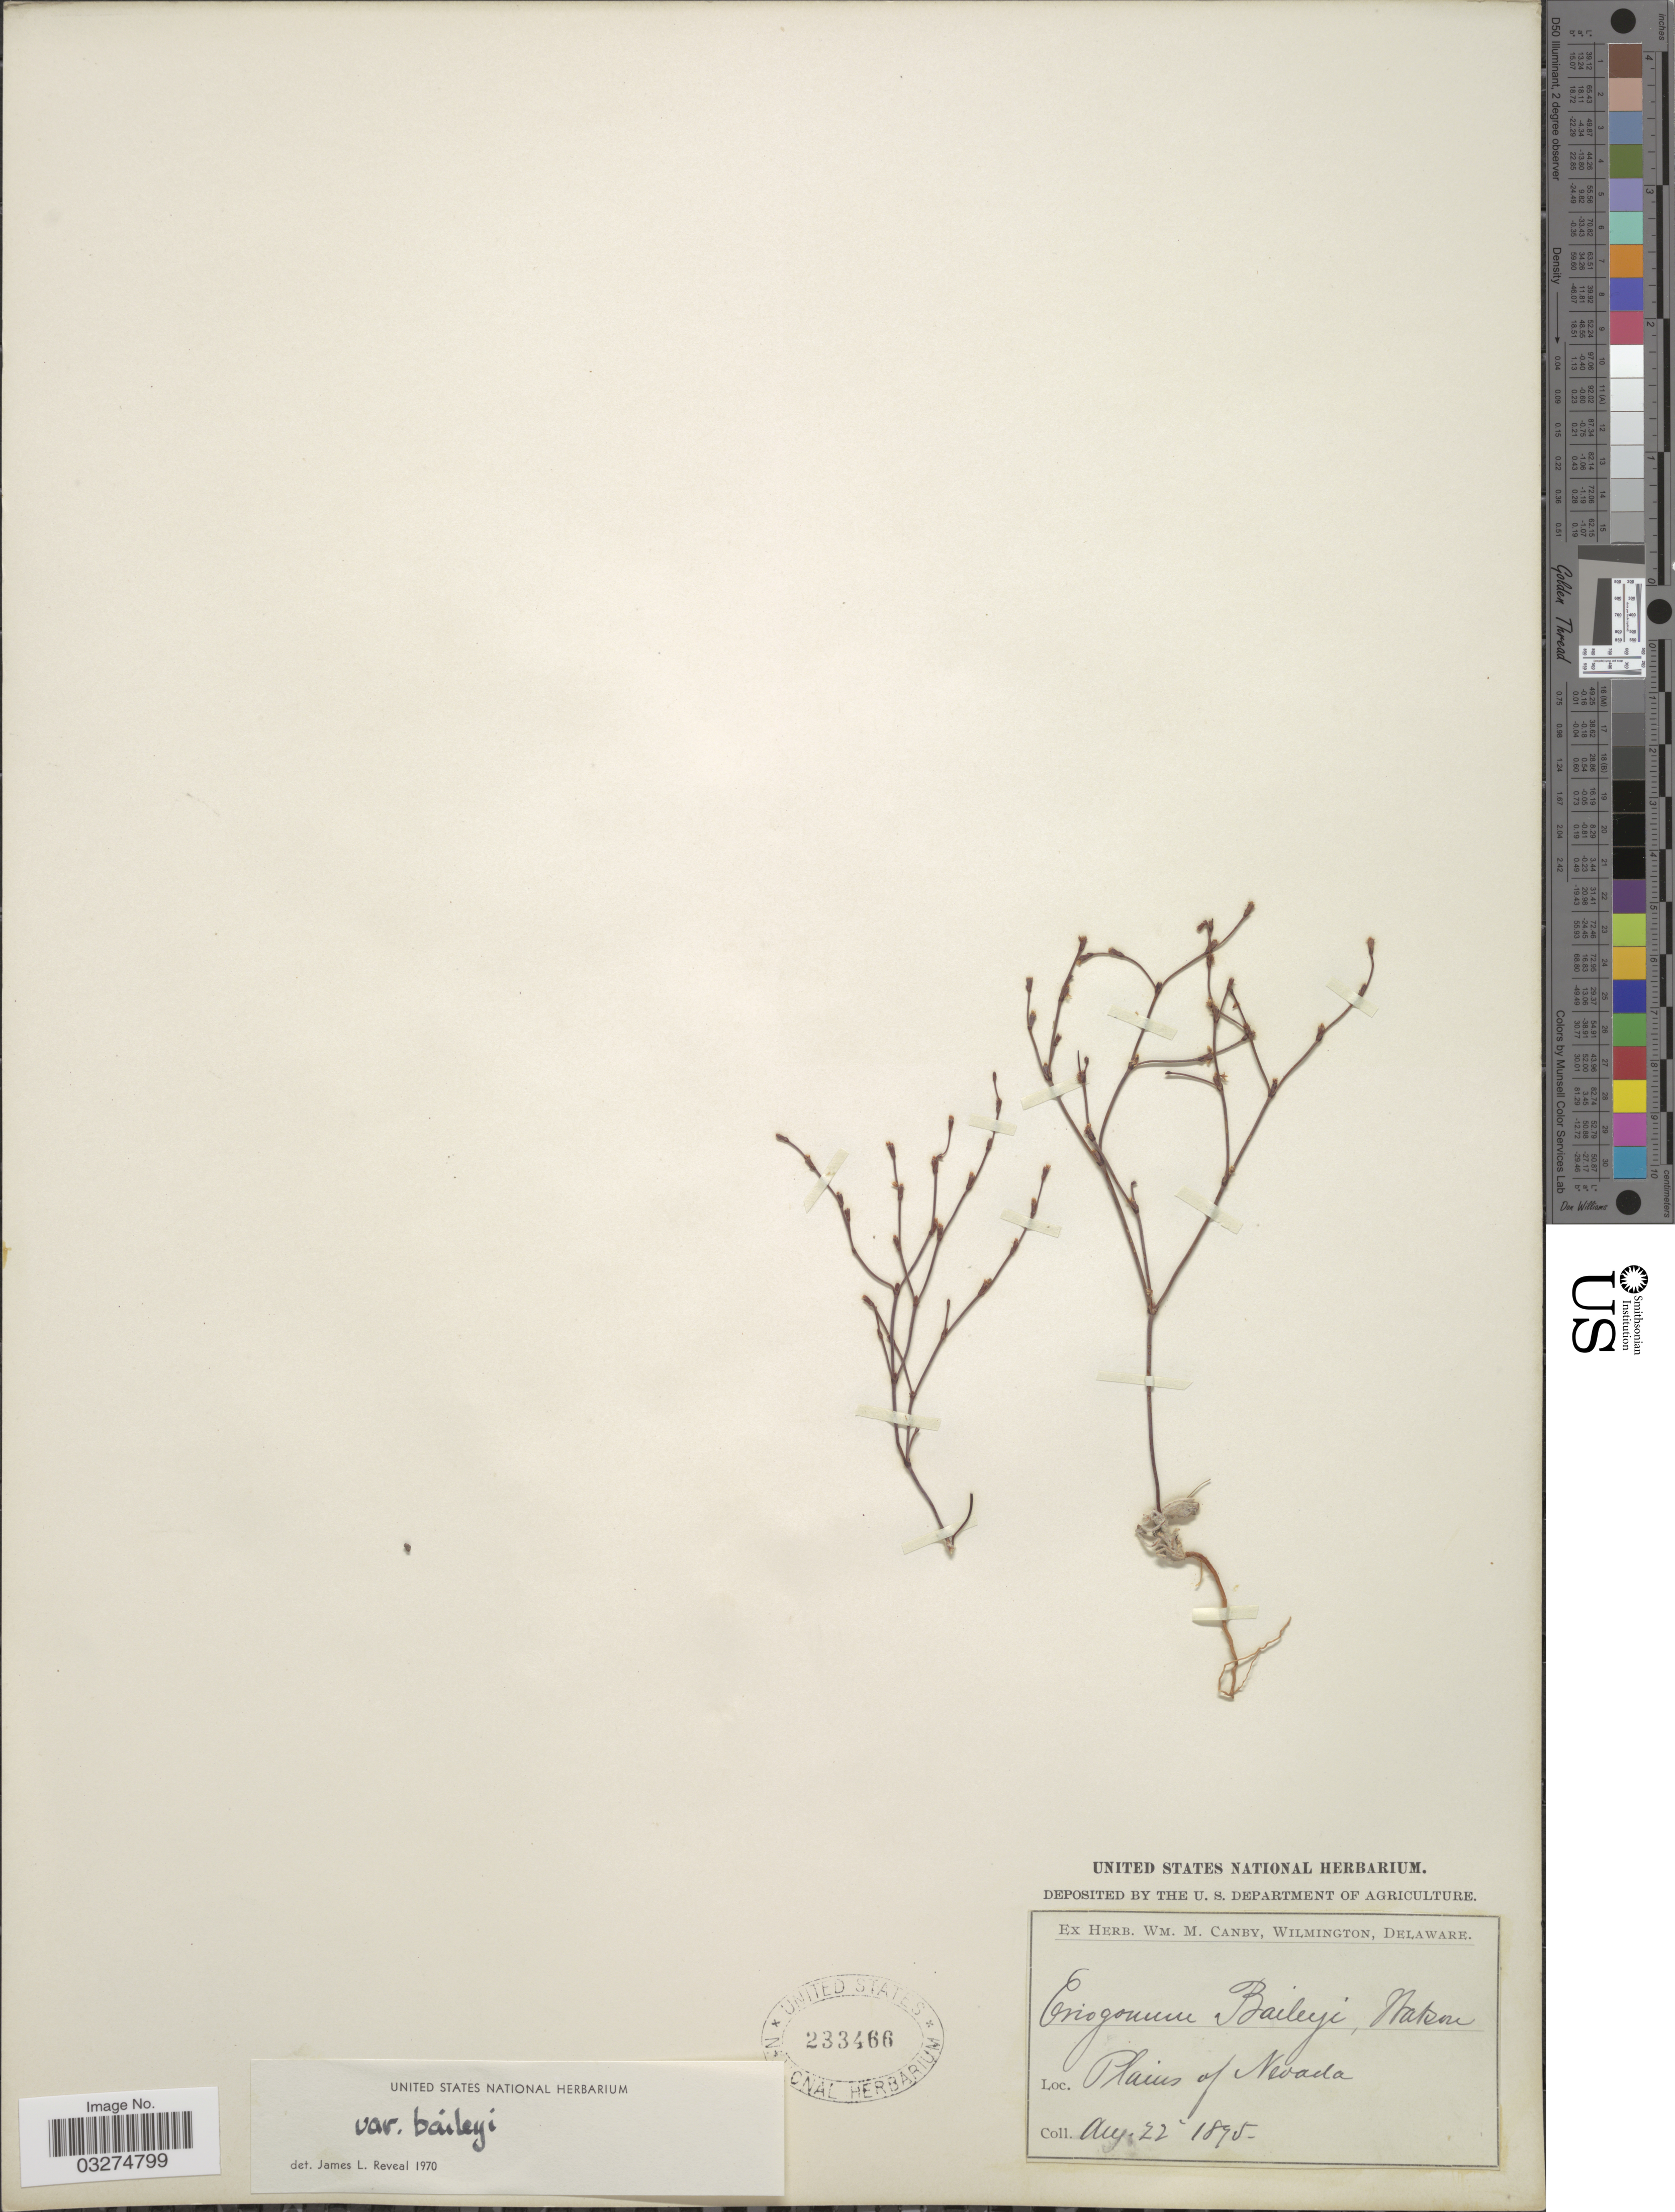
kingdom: Plantae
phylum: Tracheophyta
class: Magnoliopsida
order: Caryophyllales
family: Polygonaceae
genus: Eriogonum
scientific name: Eriogonum baileyi var. baileyi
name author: S. Watson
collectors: ex herb. W.M. Canby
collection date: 1895-08-22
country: United States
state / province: Nevada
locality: Plains of Nevada.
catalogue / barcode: US 233466